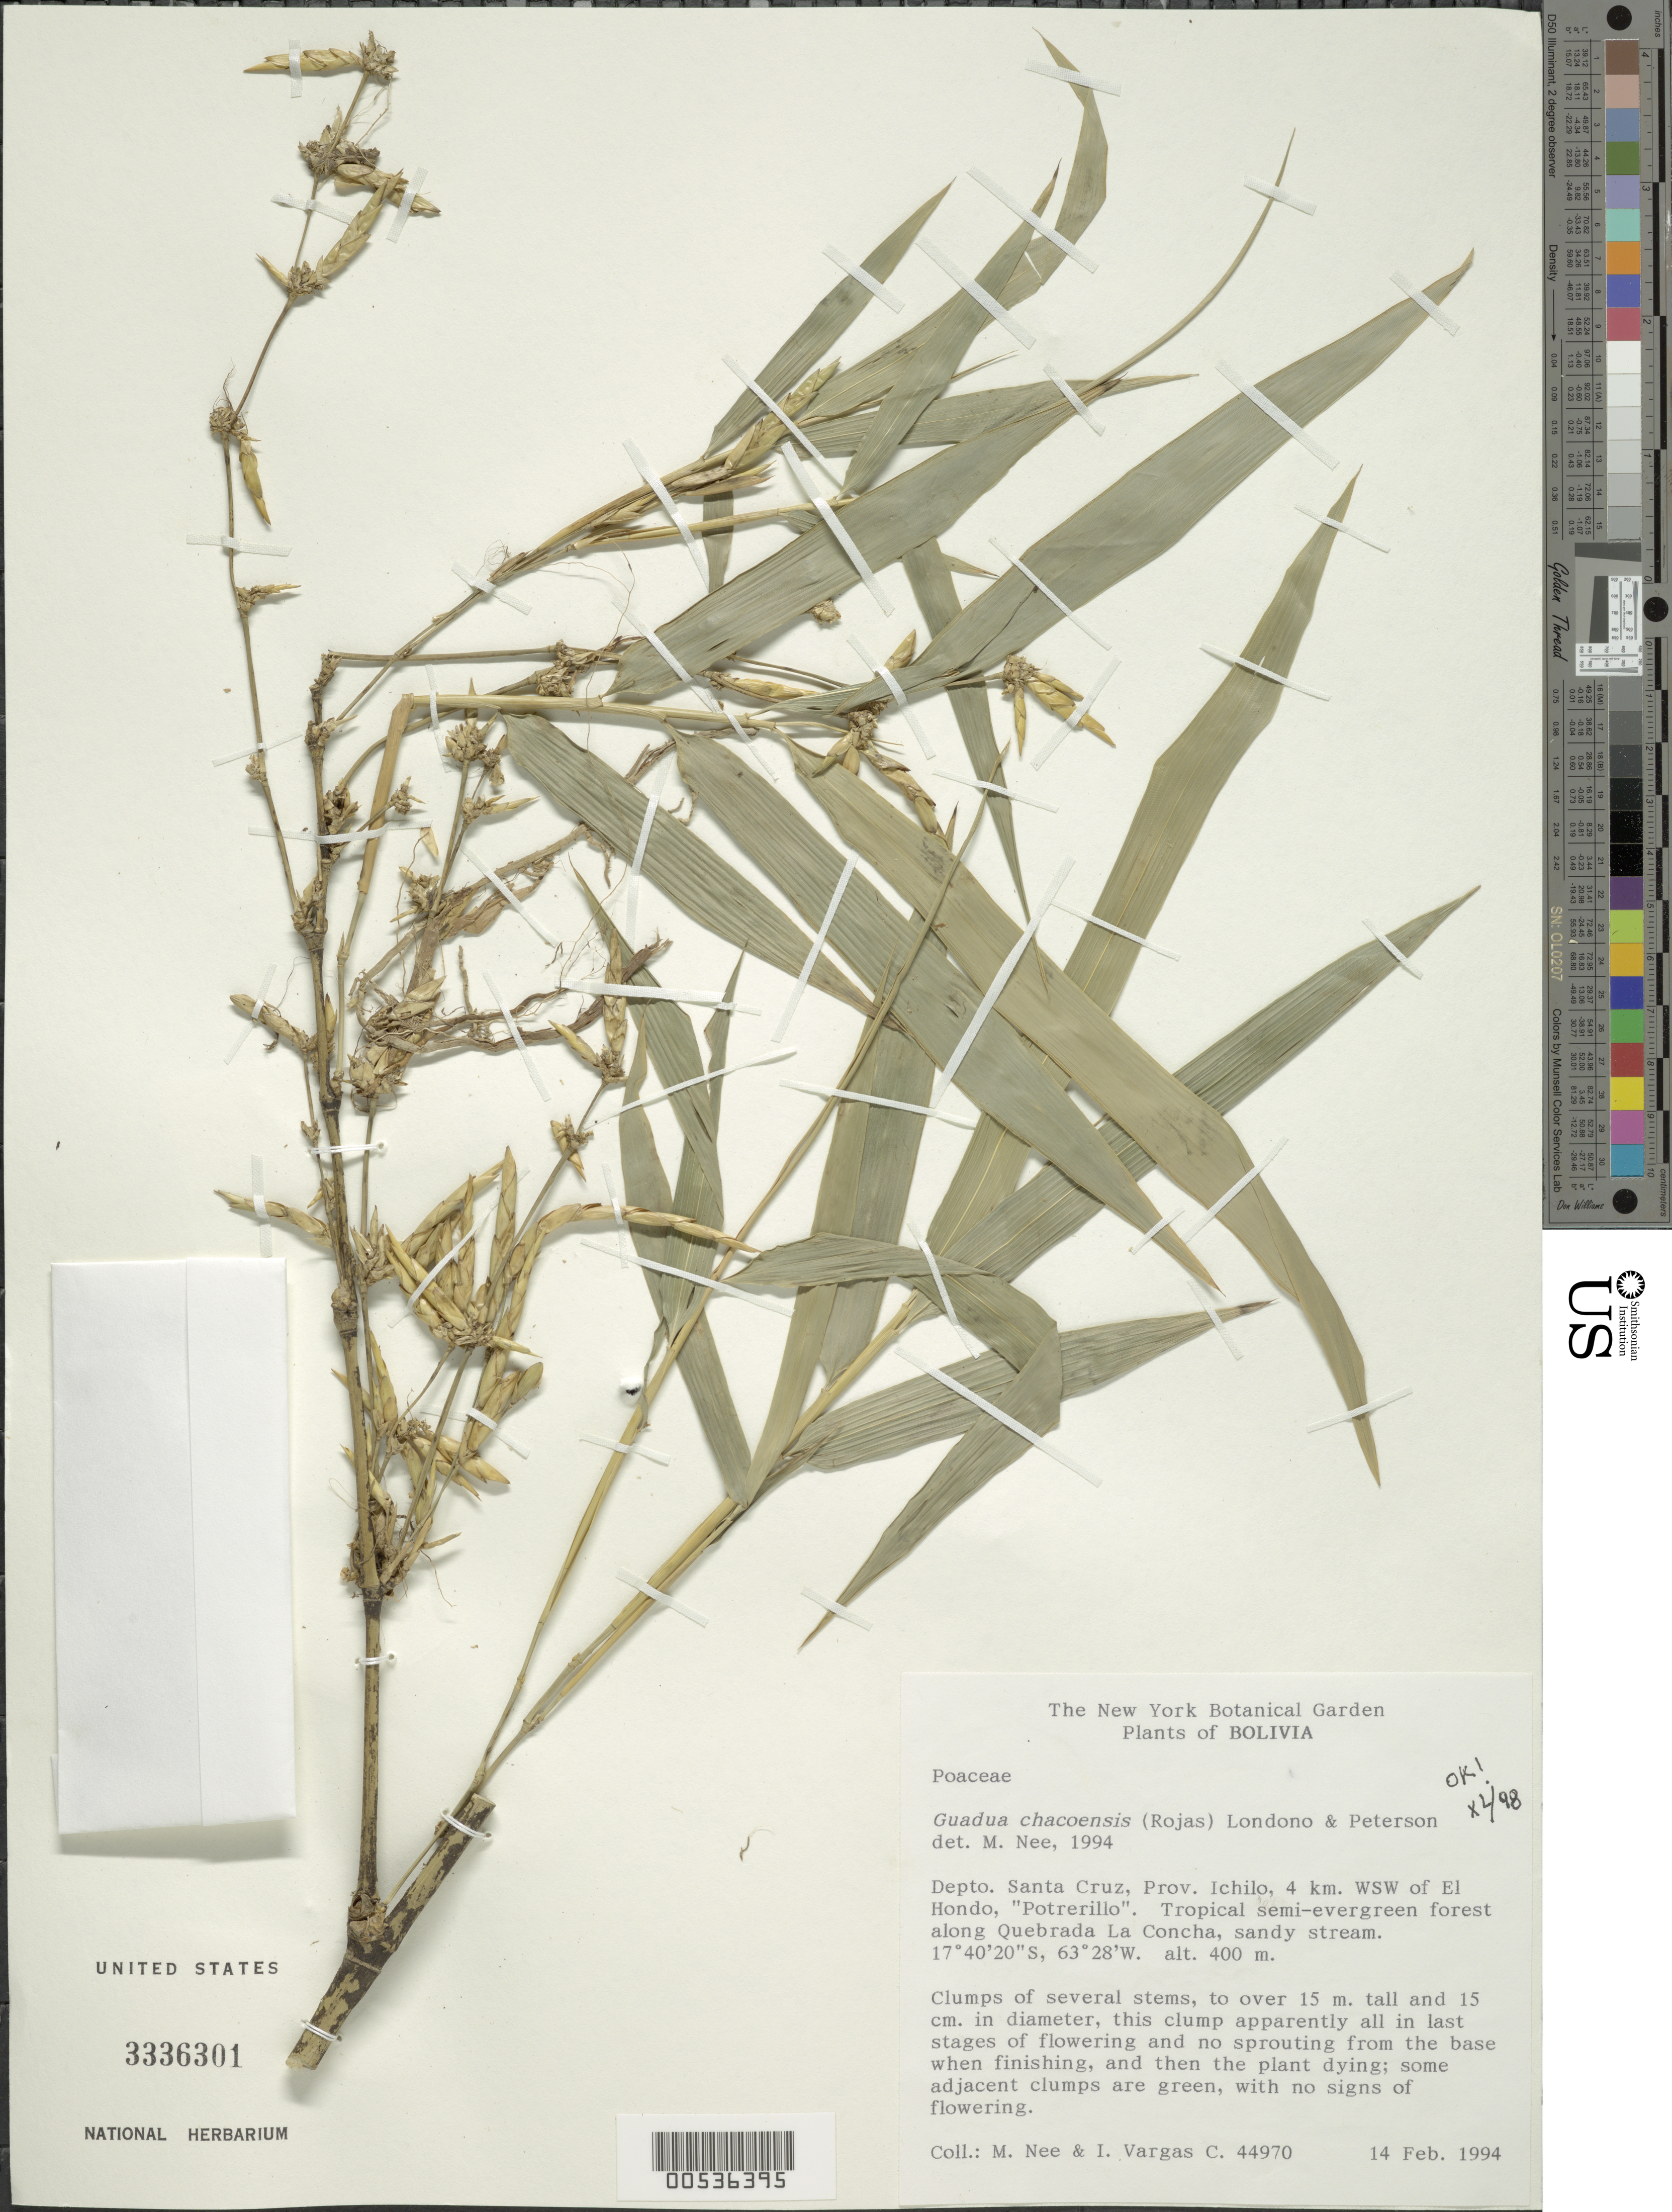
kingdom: Plantae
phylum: Tracheophyta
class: Liliopsida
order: Poales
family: Poaceae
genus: Chusquea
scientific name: Chusquea chacoensis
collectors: M. Nee & I. G. Vargas C.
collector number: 44970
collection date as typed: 14 Feb 1994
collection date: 1994-02-14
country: Bolivia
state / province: Santa Cruz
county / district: Ichilo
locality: WSW of el Honda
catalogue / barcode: US 3336301